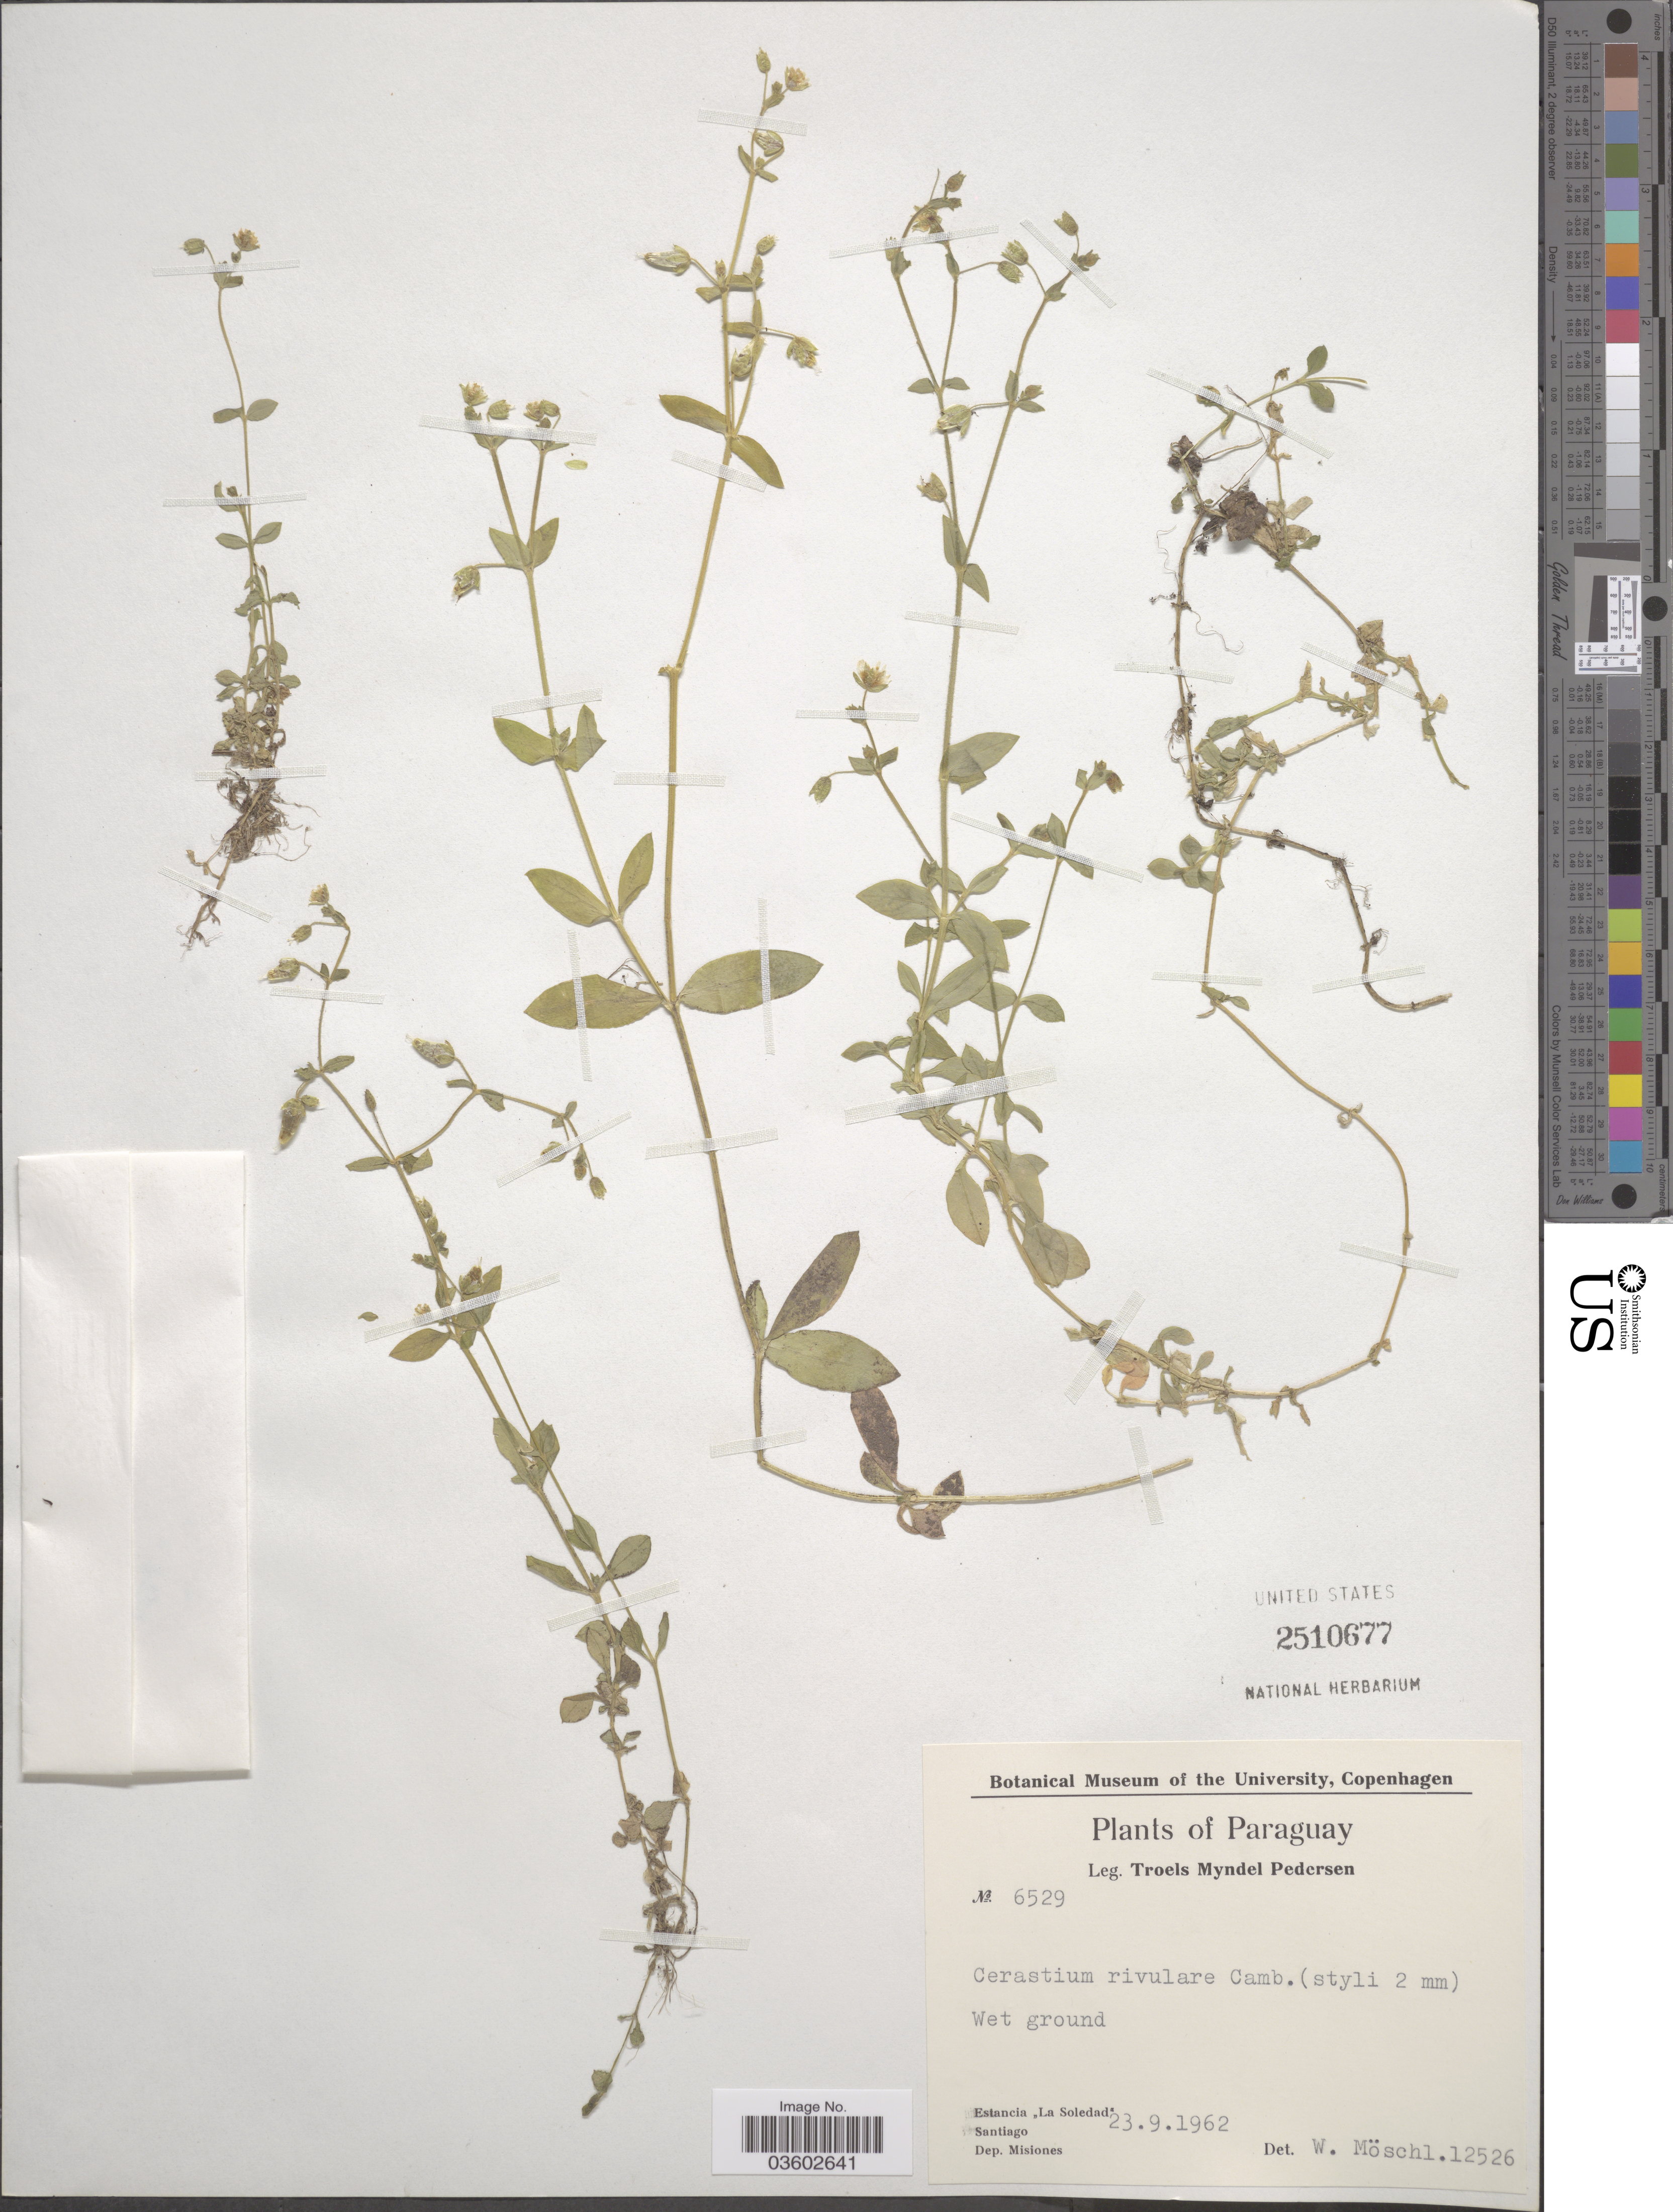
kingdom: Plantae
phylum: Tracheophyta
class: Magnoliopsida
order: Caryophyllales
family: Caryophyllaceae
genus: Cerastium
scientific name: Cerastium rivulare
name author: Cambess.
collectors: T. Pederson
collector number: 6529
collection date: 1962-09-23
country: Paraguay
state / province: Misiones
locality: Estancia "La Soledad". Santiago. Dep. Misiones.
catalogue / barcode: US 2510677